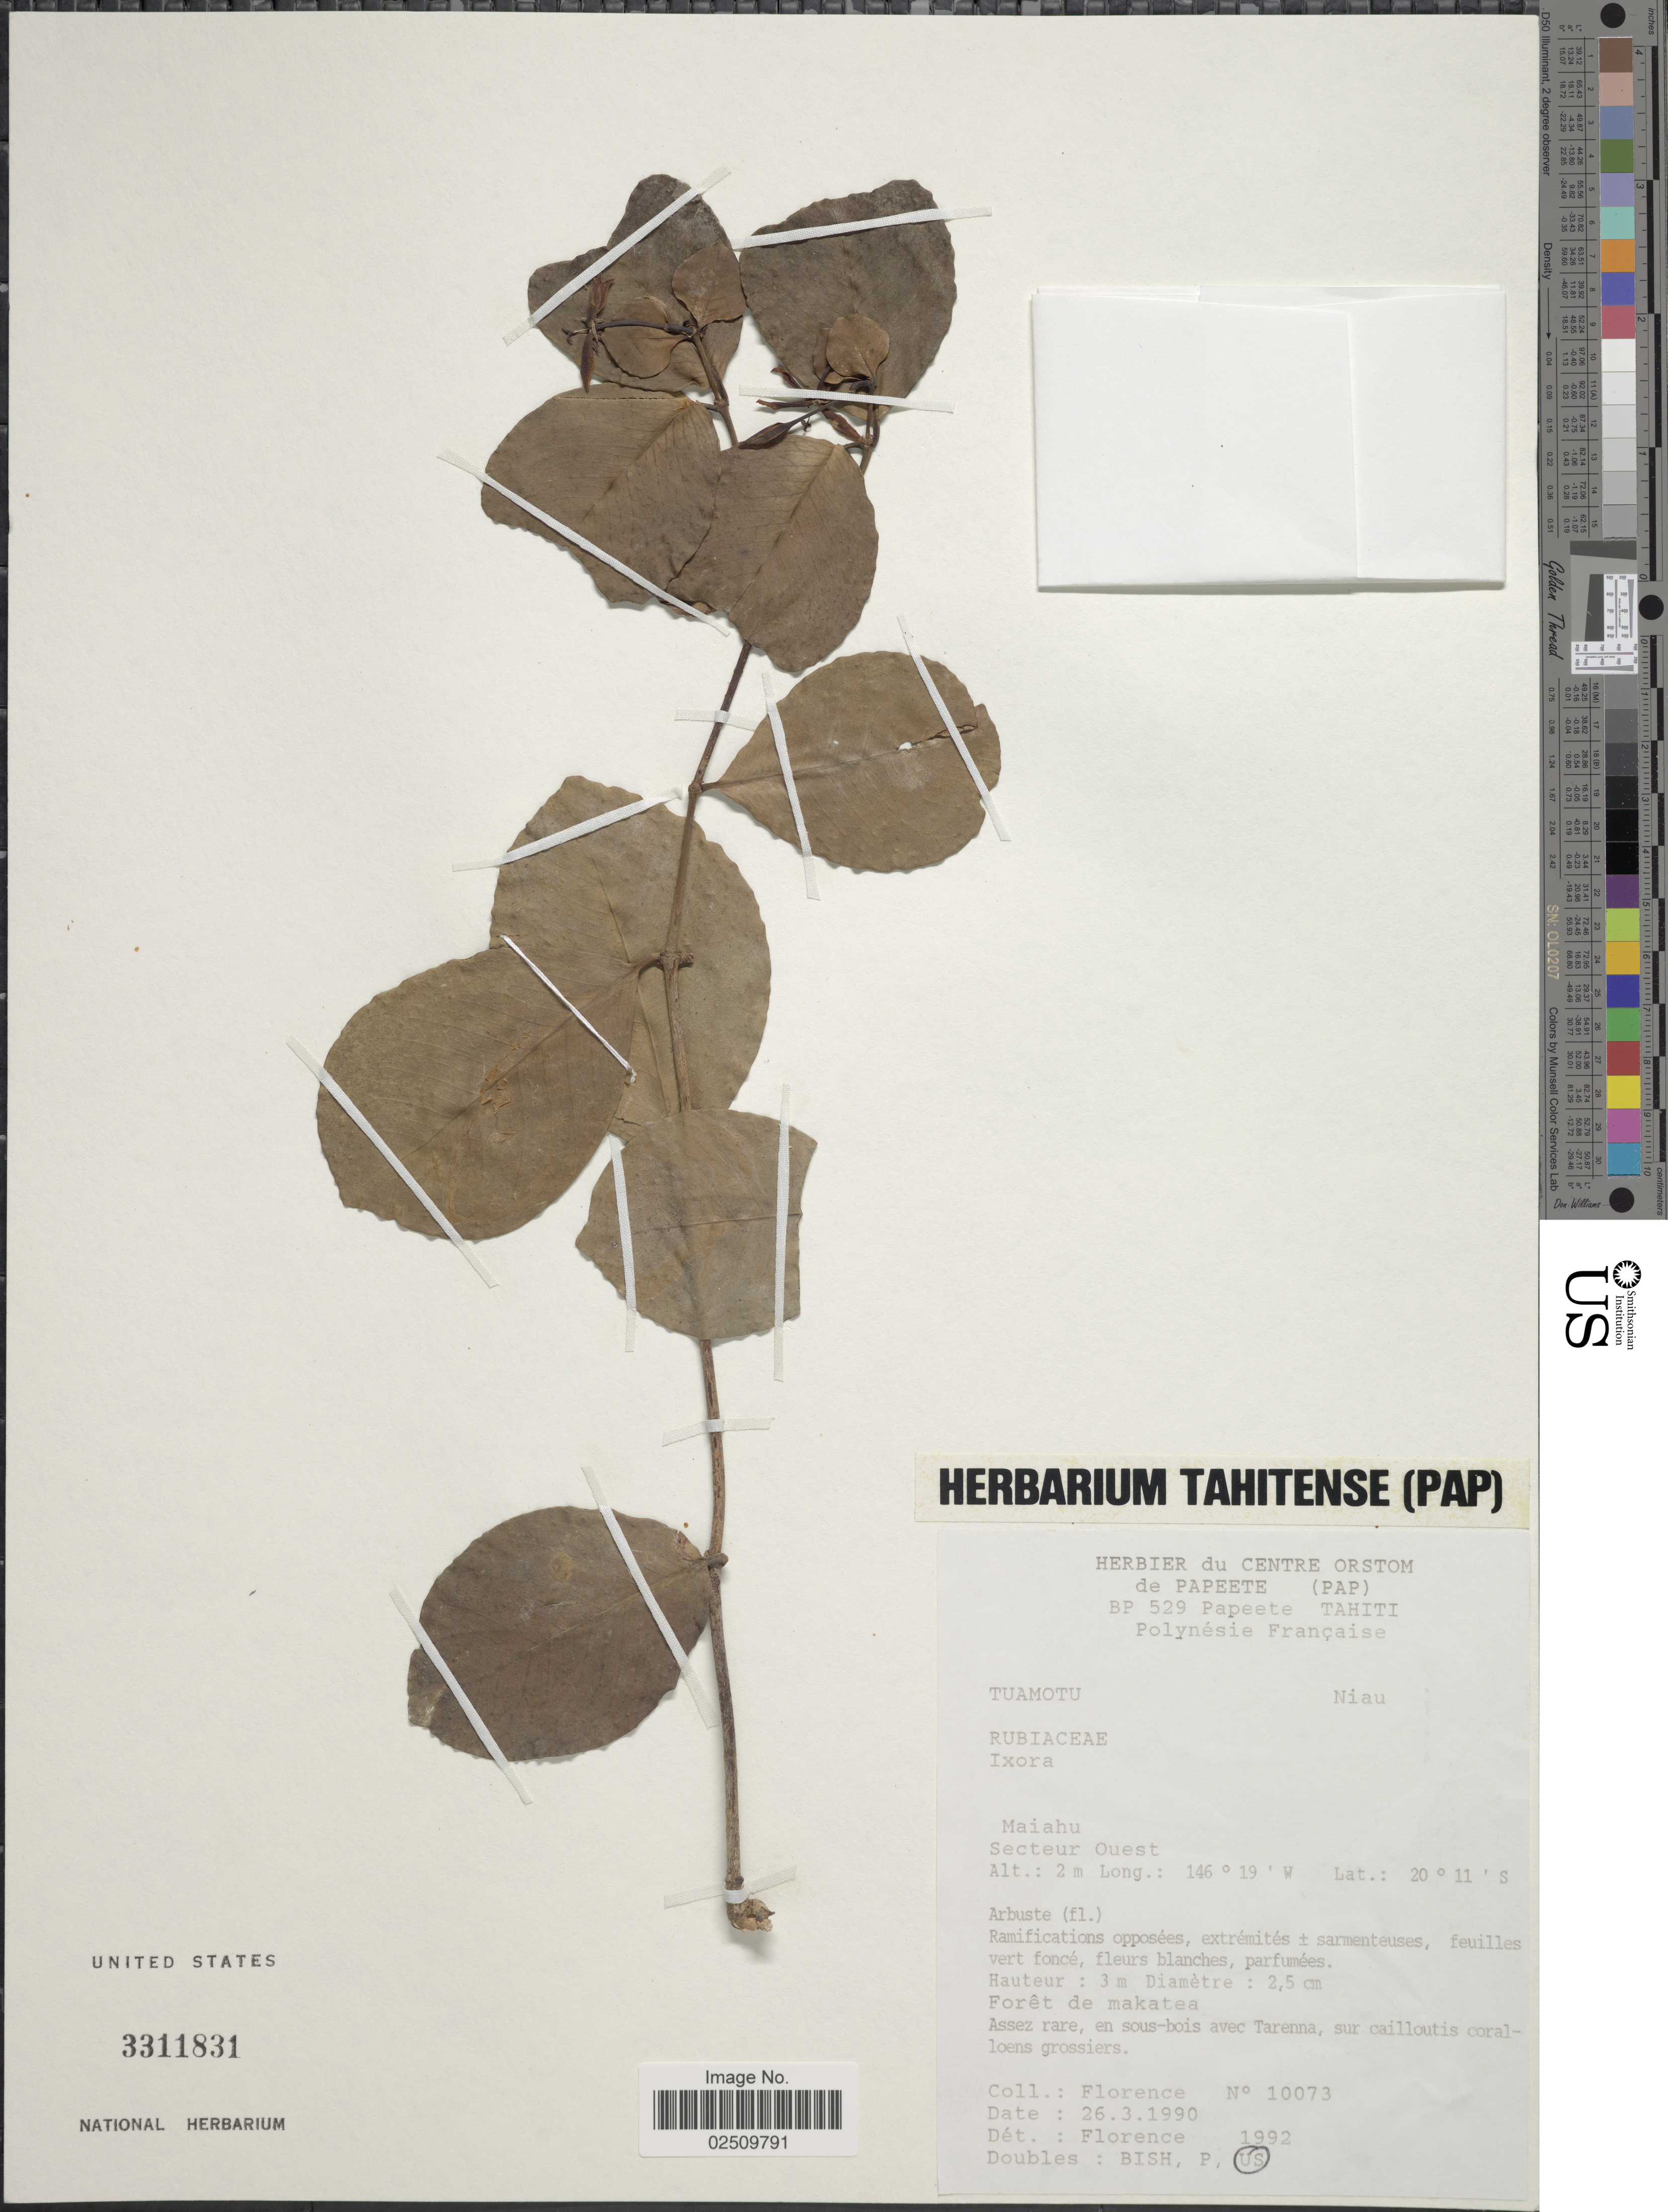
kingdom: Plantae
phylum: Tracheophyta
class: Magnoliopsida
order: Gentianales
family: Rubiaceae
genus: Ixora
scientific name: Ixora sp.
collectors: -. Florence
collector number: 10073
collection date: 1990-03-26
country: French Polynesia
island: Niau Atoll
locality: Polynésie Francaise. Tuamotu. Niau. Maiahu. Secteur Ouest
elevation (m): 2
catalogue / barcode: US 3311831